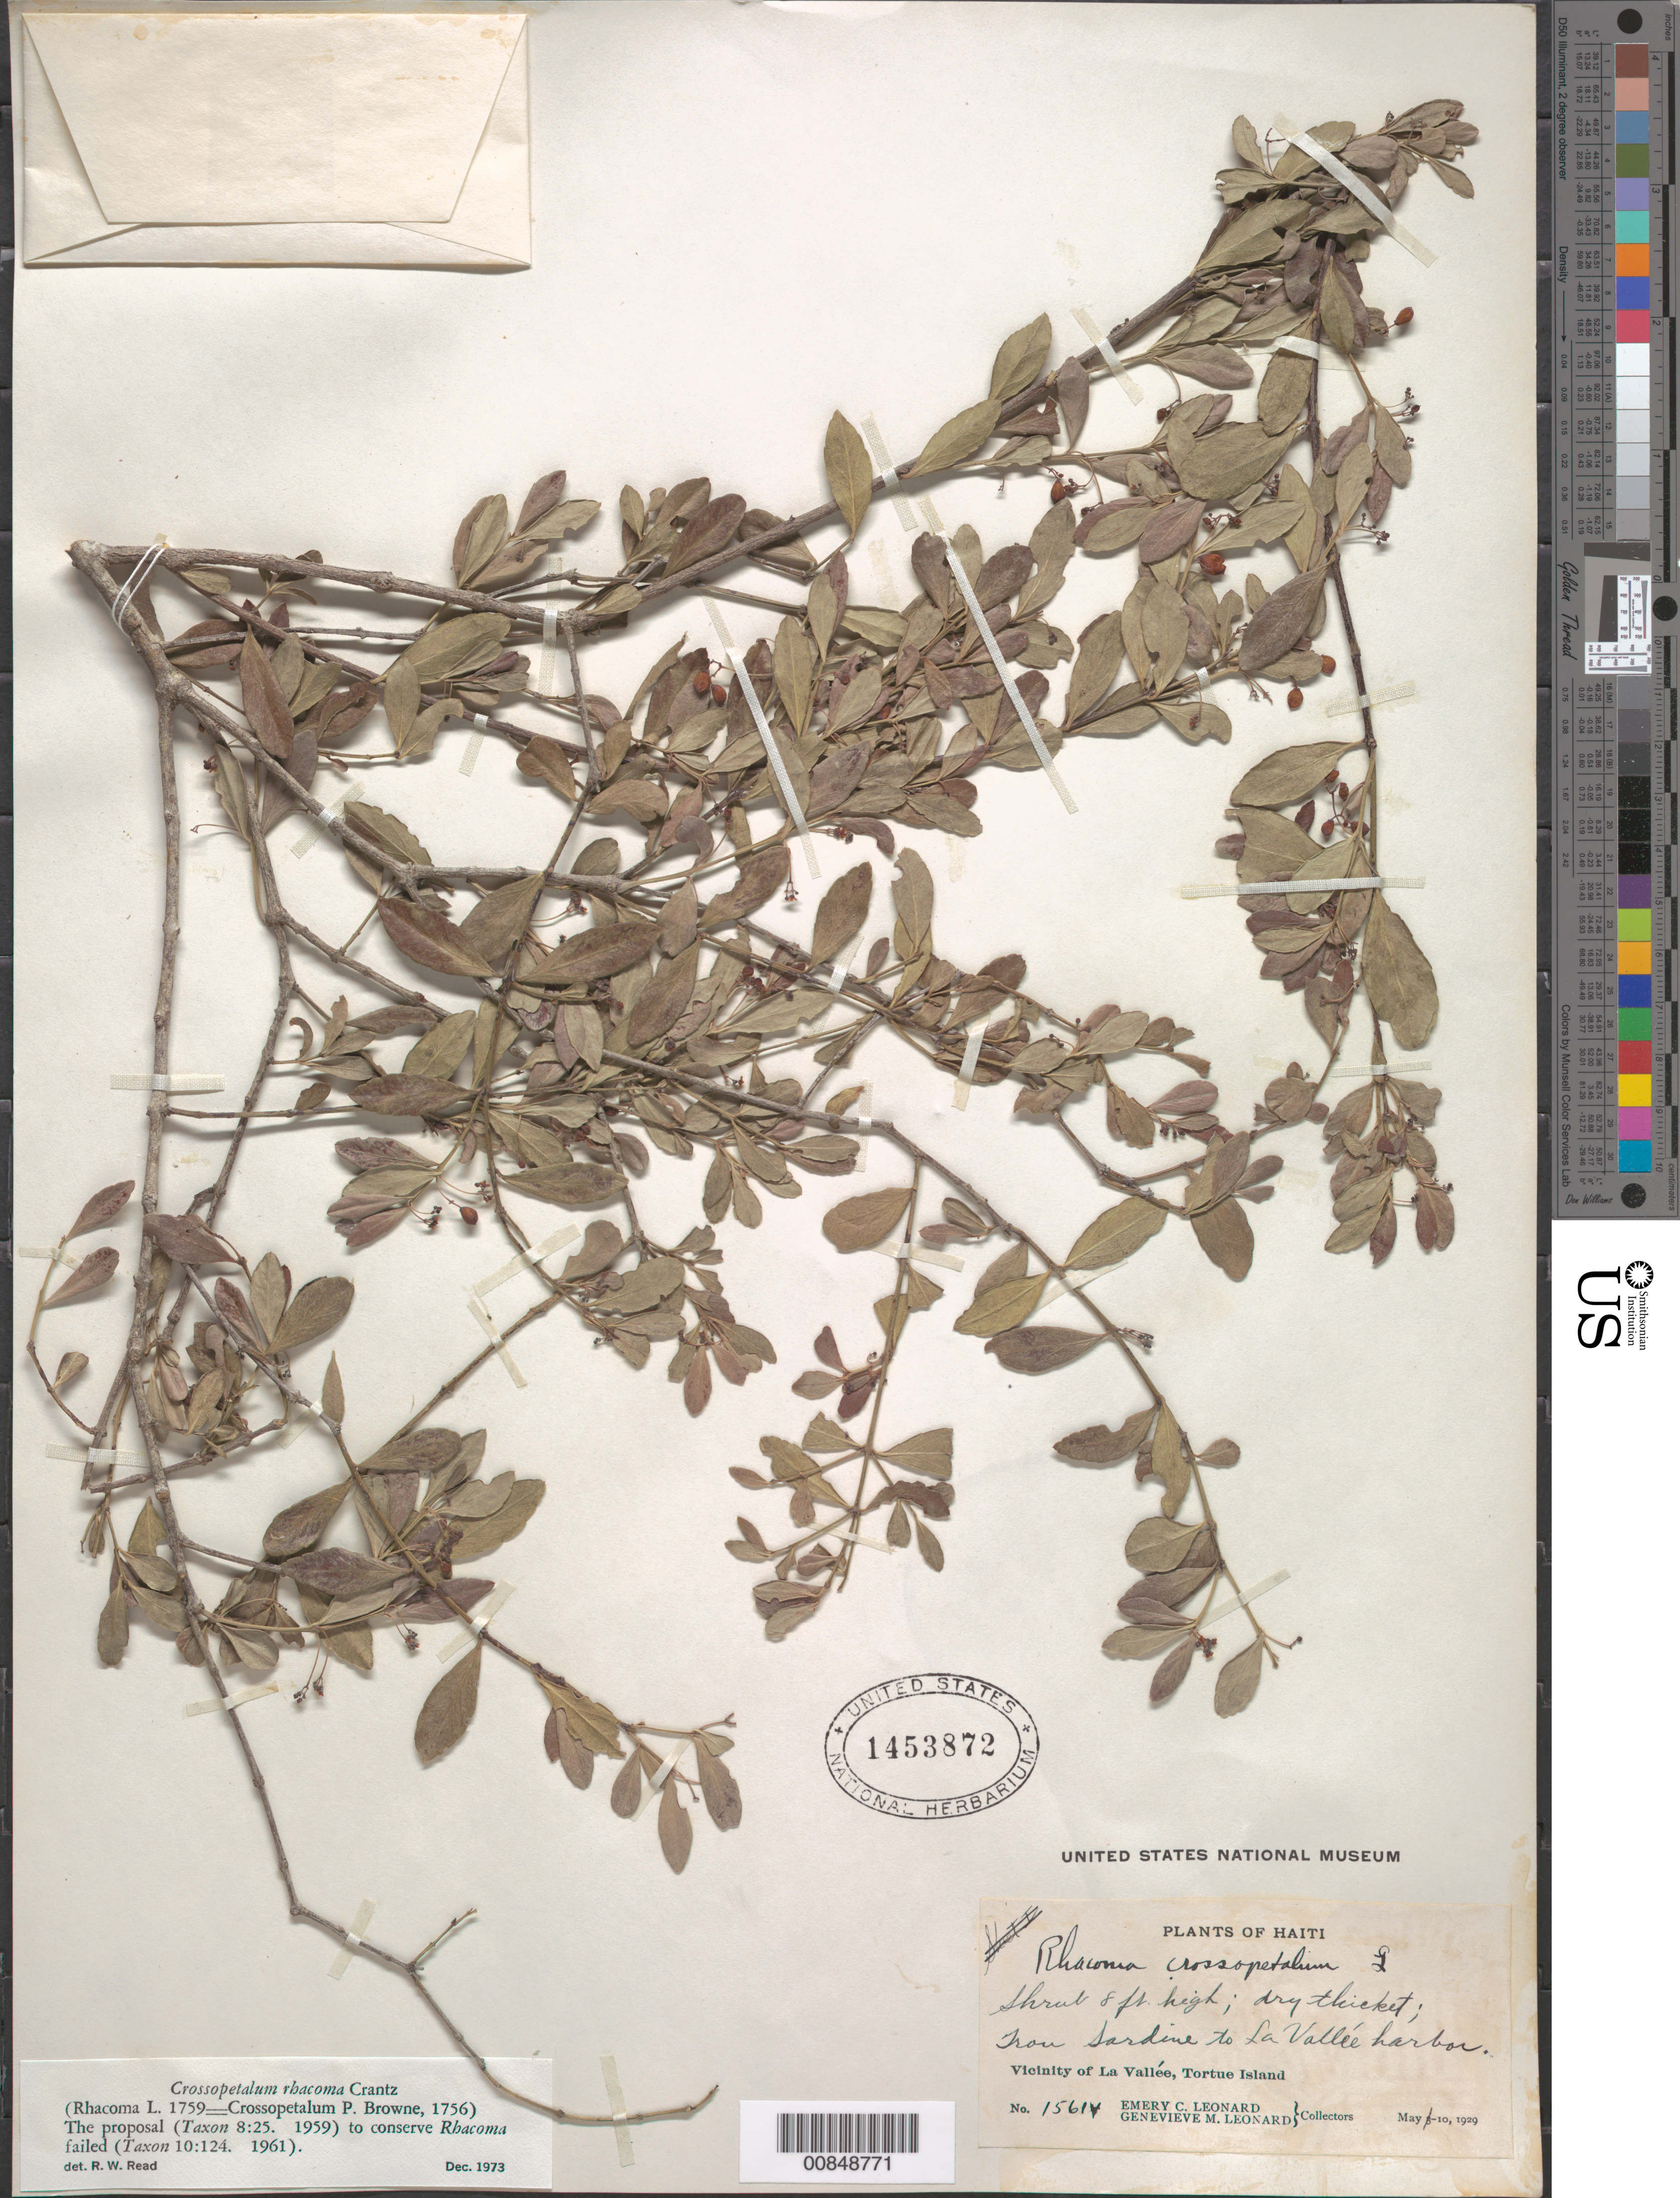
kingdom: Plantae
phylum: Tracheophyta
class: Magnoliopsida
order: Celastrales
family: Celastraceae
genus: Crossopetalum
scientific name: Crossopetalum rhacoma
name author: Crantz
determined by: Read, Robert W., (US), NMNH (UNITED STATES)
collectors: E. C. Leonard & G. M. Leonard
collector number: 15614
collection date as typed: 10 May 1929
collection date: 1929-05-10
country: Haiti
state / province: Nord-Ouest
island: Île de la Tortue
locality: Vicinity of La Vallée, Trou Sardine to La Vallée harbor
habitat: Dry thicket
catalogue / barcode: US 1453872